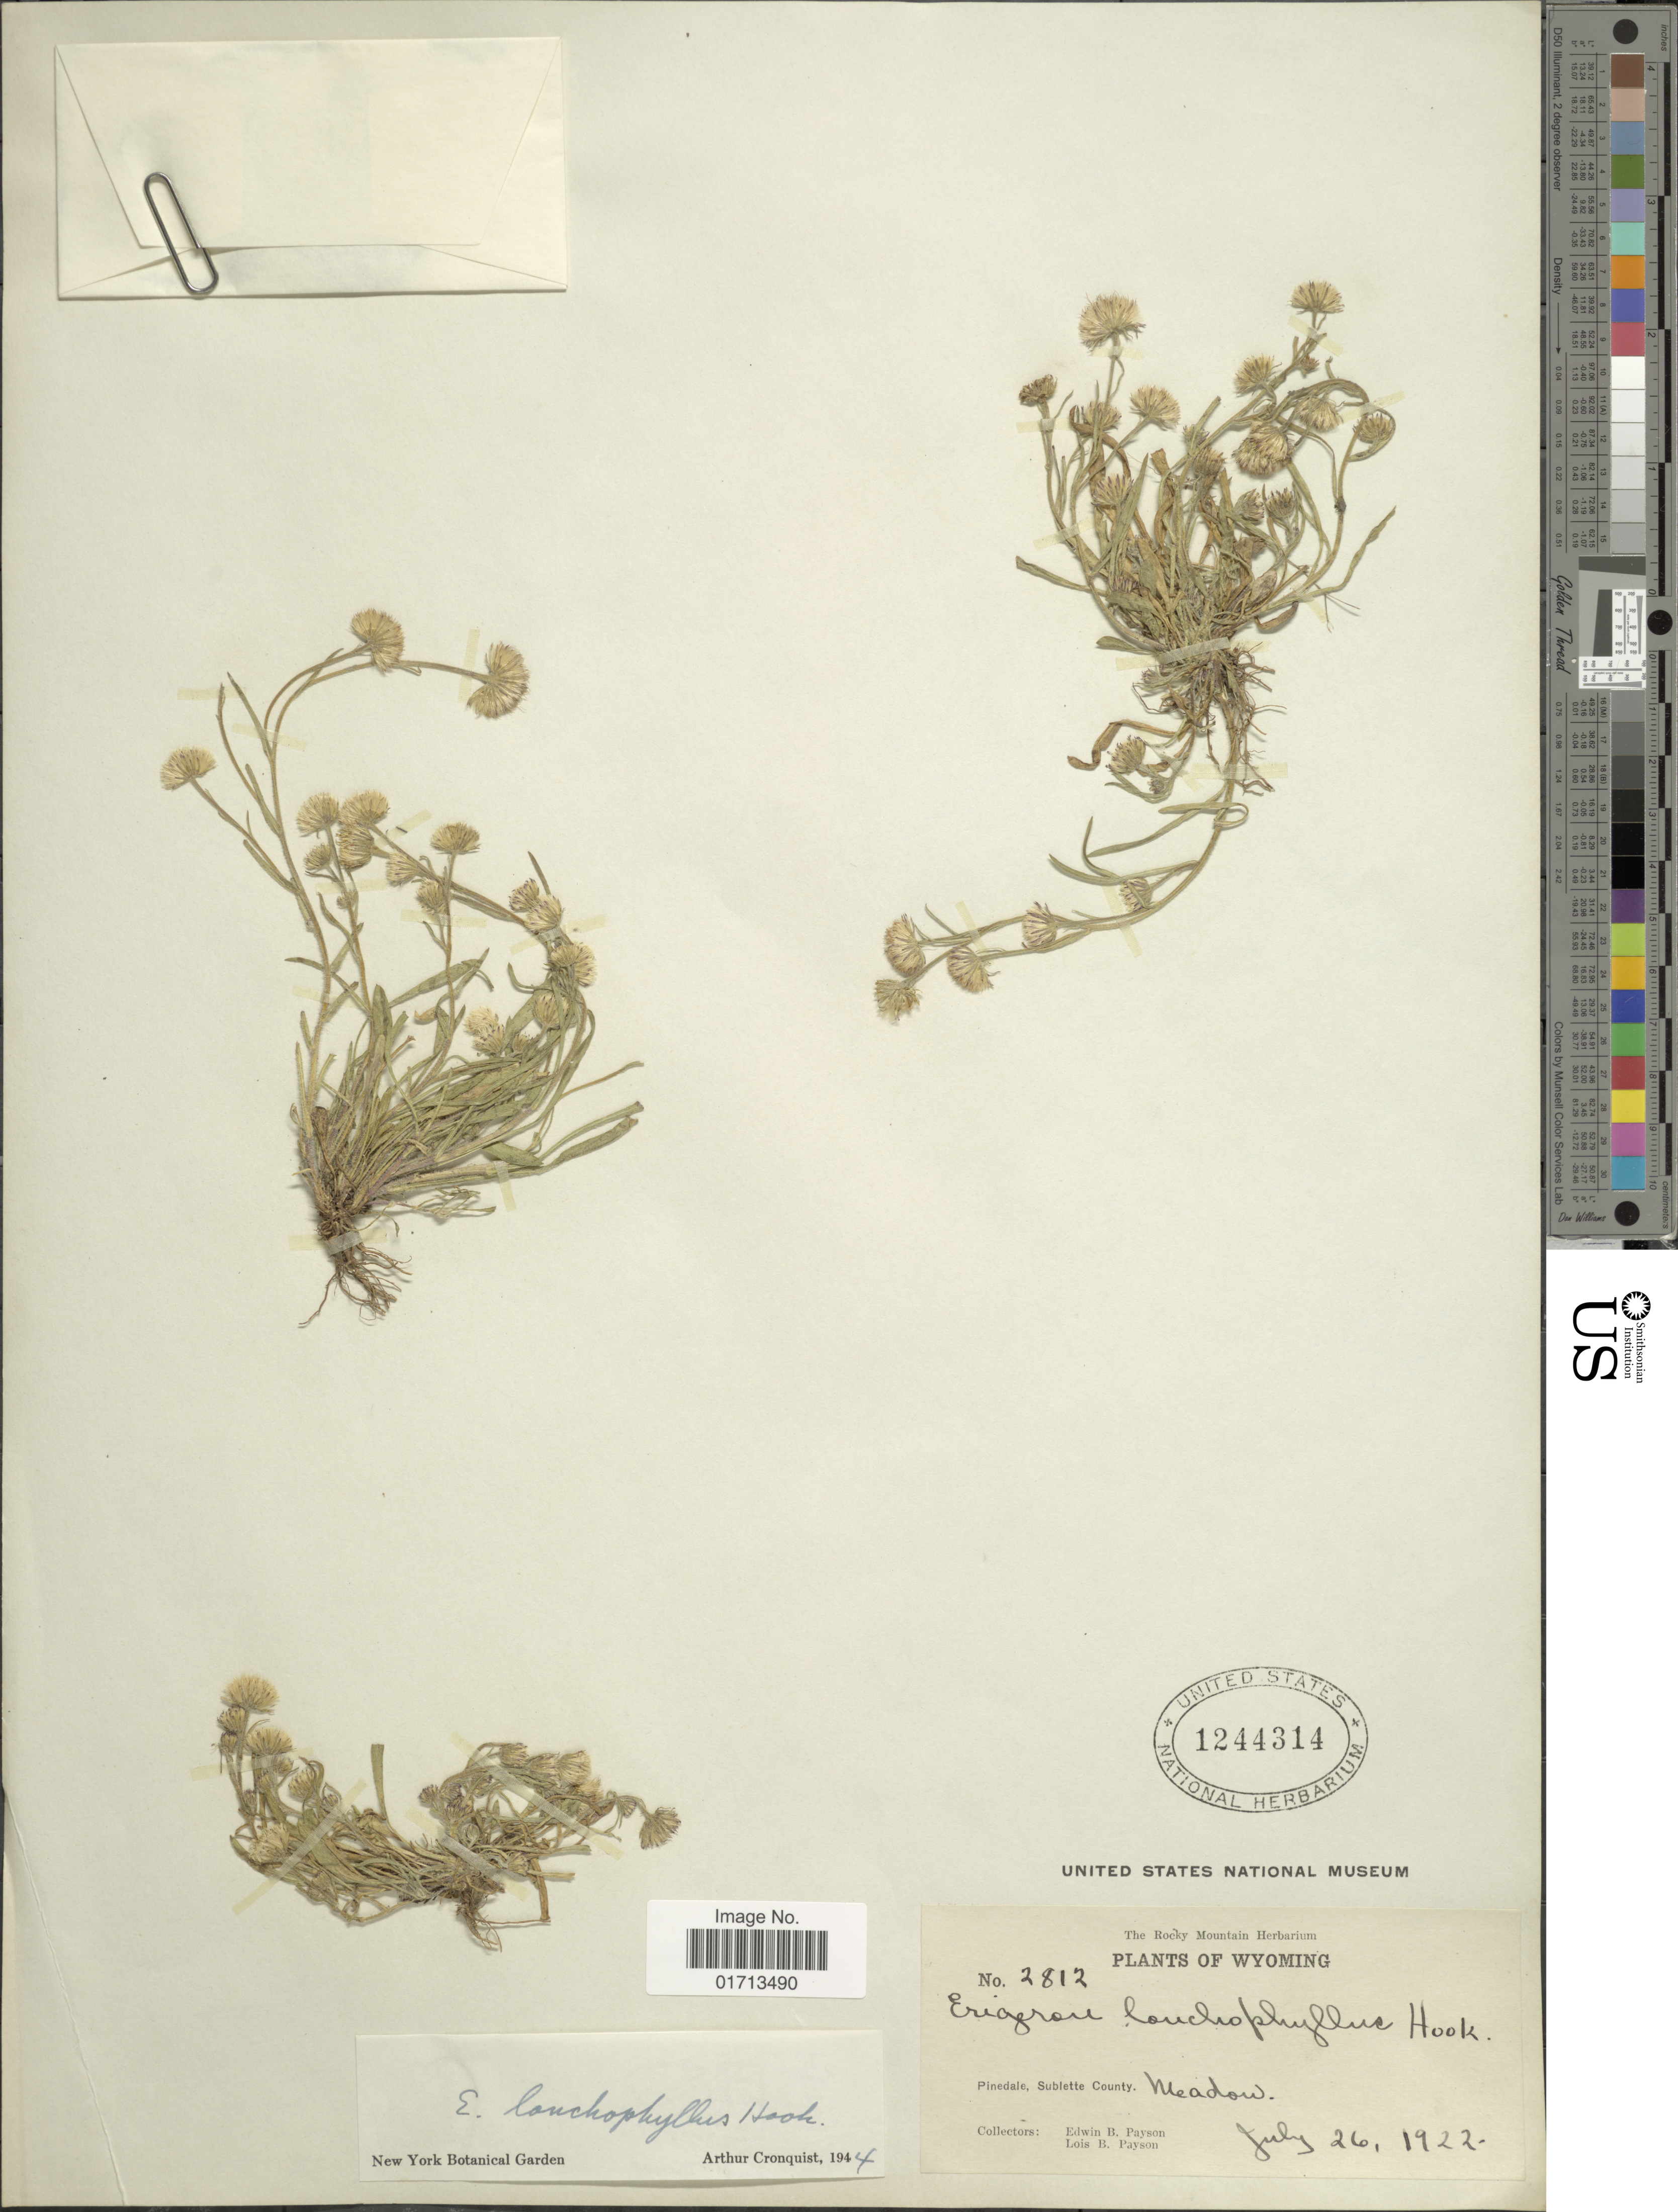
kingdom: Plantae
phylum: Tracheophyta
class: Magnoliopsida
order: Asterales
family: Asteraceae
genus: Erigeron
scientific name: Erigeron lonchophyllus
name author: Hook.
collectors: E. B. Payson & L. Payson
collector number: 2812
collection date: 1922-07-26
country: United States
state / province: Wyoming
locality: Pinedale, Sublette County. meadow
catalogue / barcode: US 1244314